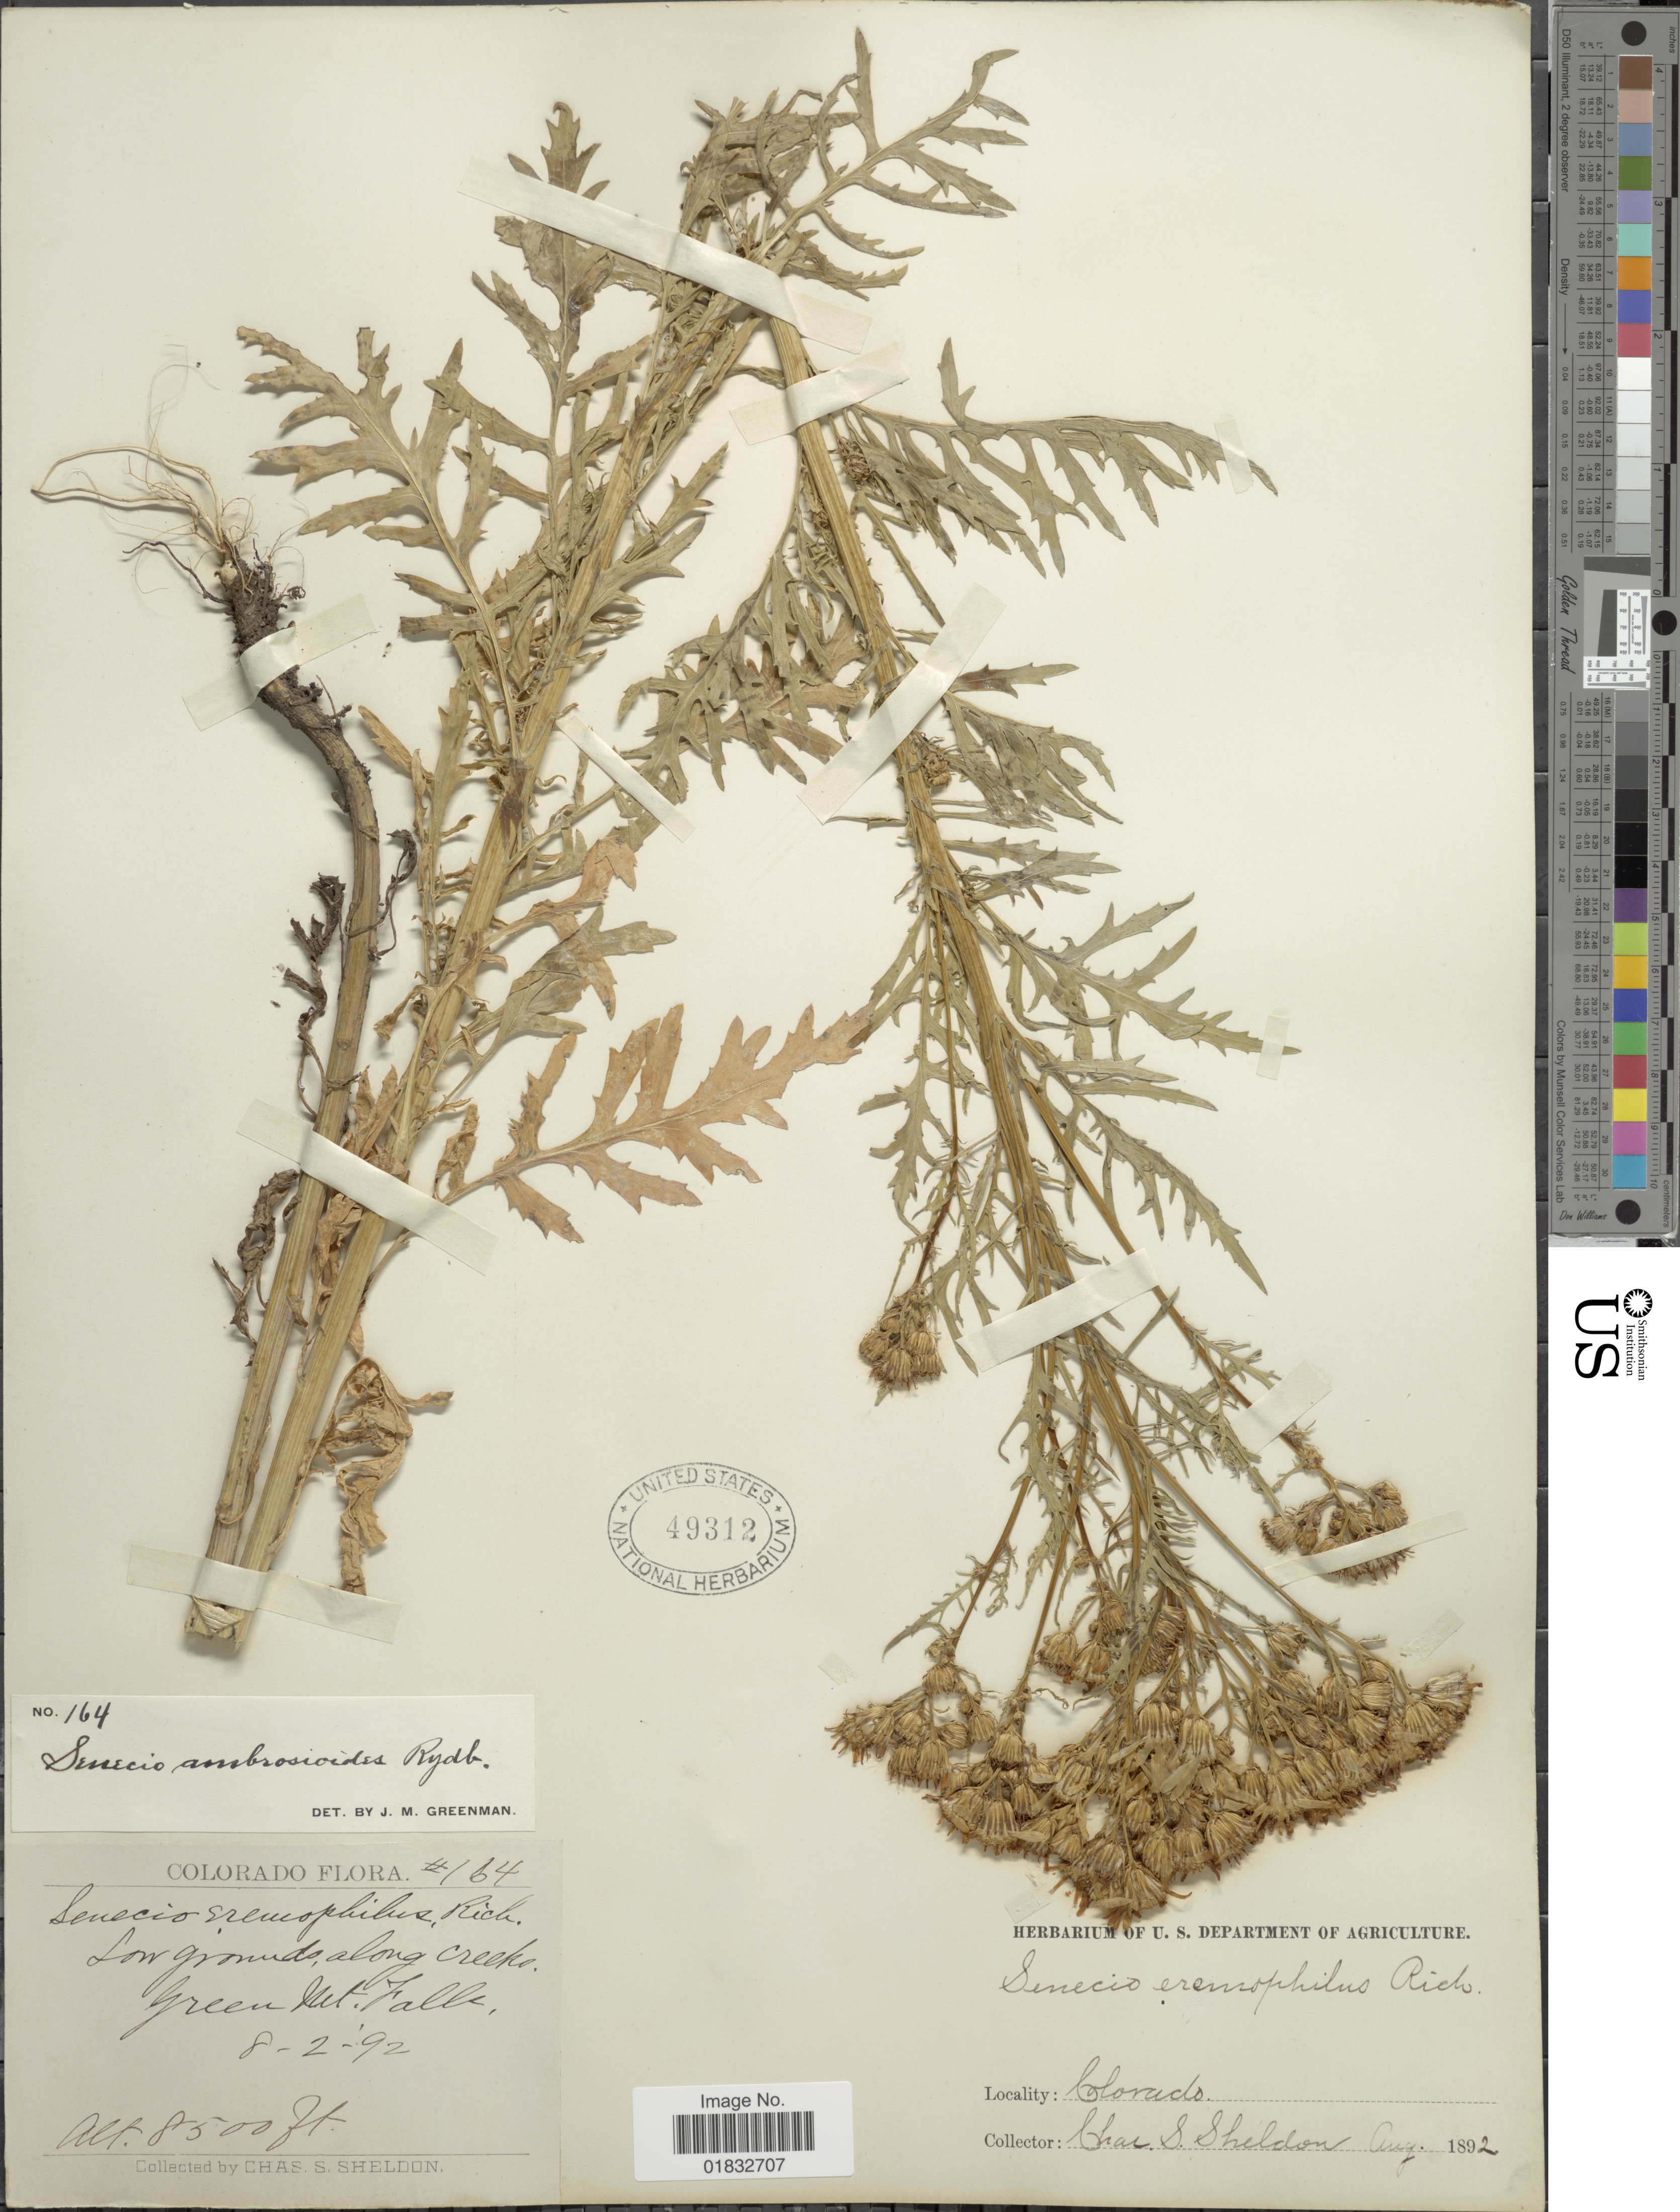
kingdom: Plantae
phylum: Tracheophyta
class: Magnoliopsida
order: Asterales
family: Asteraceae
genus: Senecio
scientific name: Senecio eremophilus var. kingii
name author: (Rydb.) Greenm.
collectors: C. S. Sheldon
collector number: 164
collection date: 1892-08-02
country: United States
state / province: Colorado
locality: Low grounds, along creeks Green Mt Falls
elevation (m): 2591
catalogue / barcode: US 49312